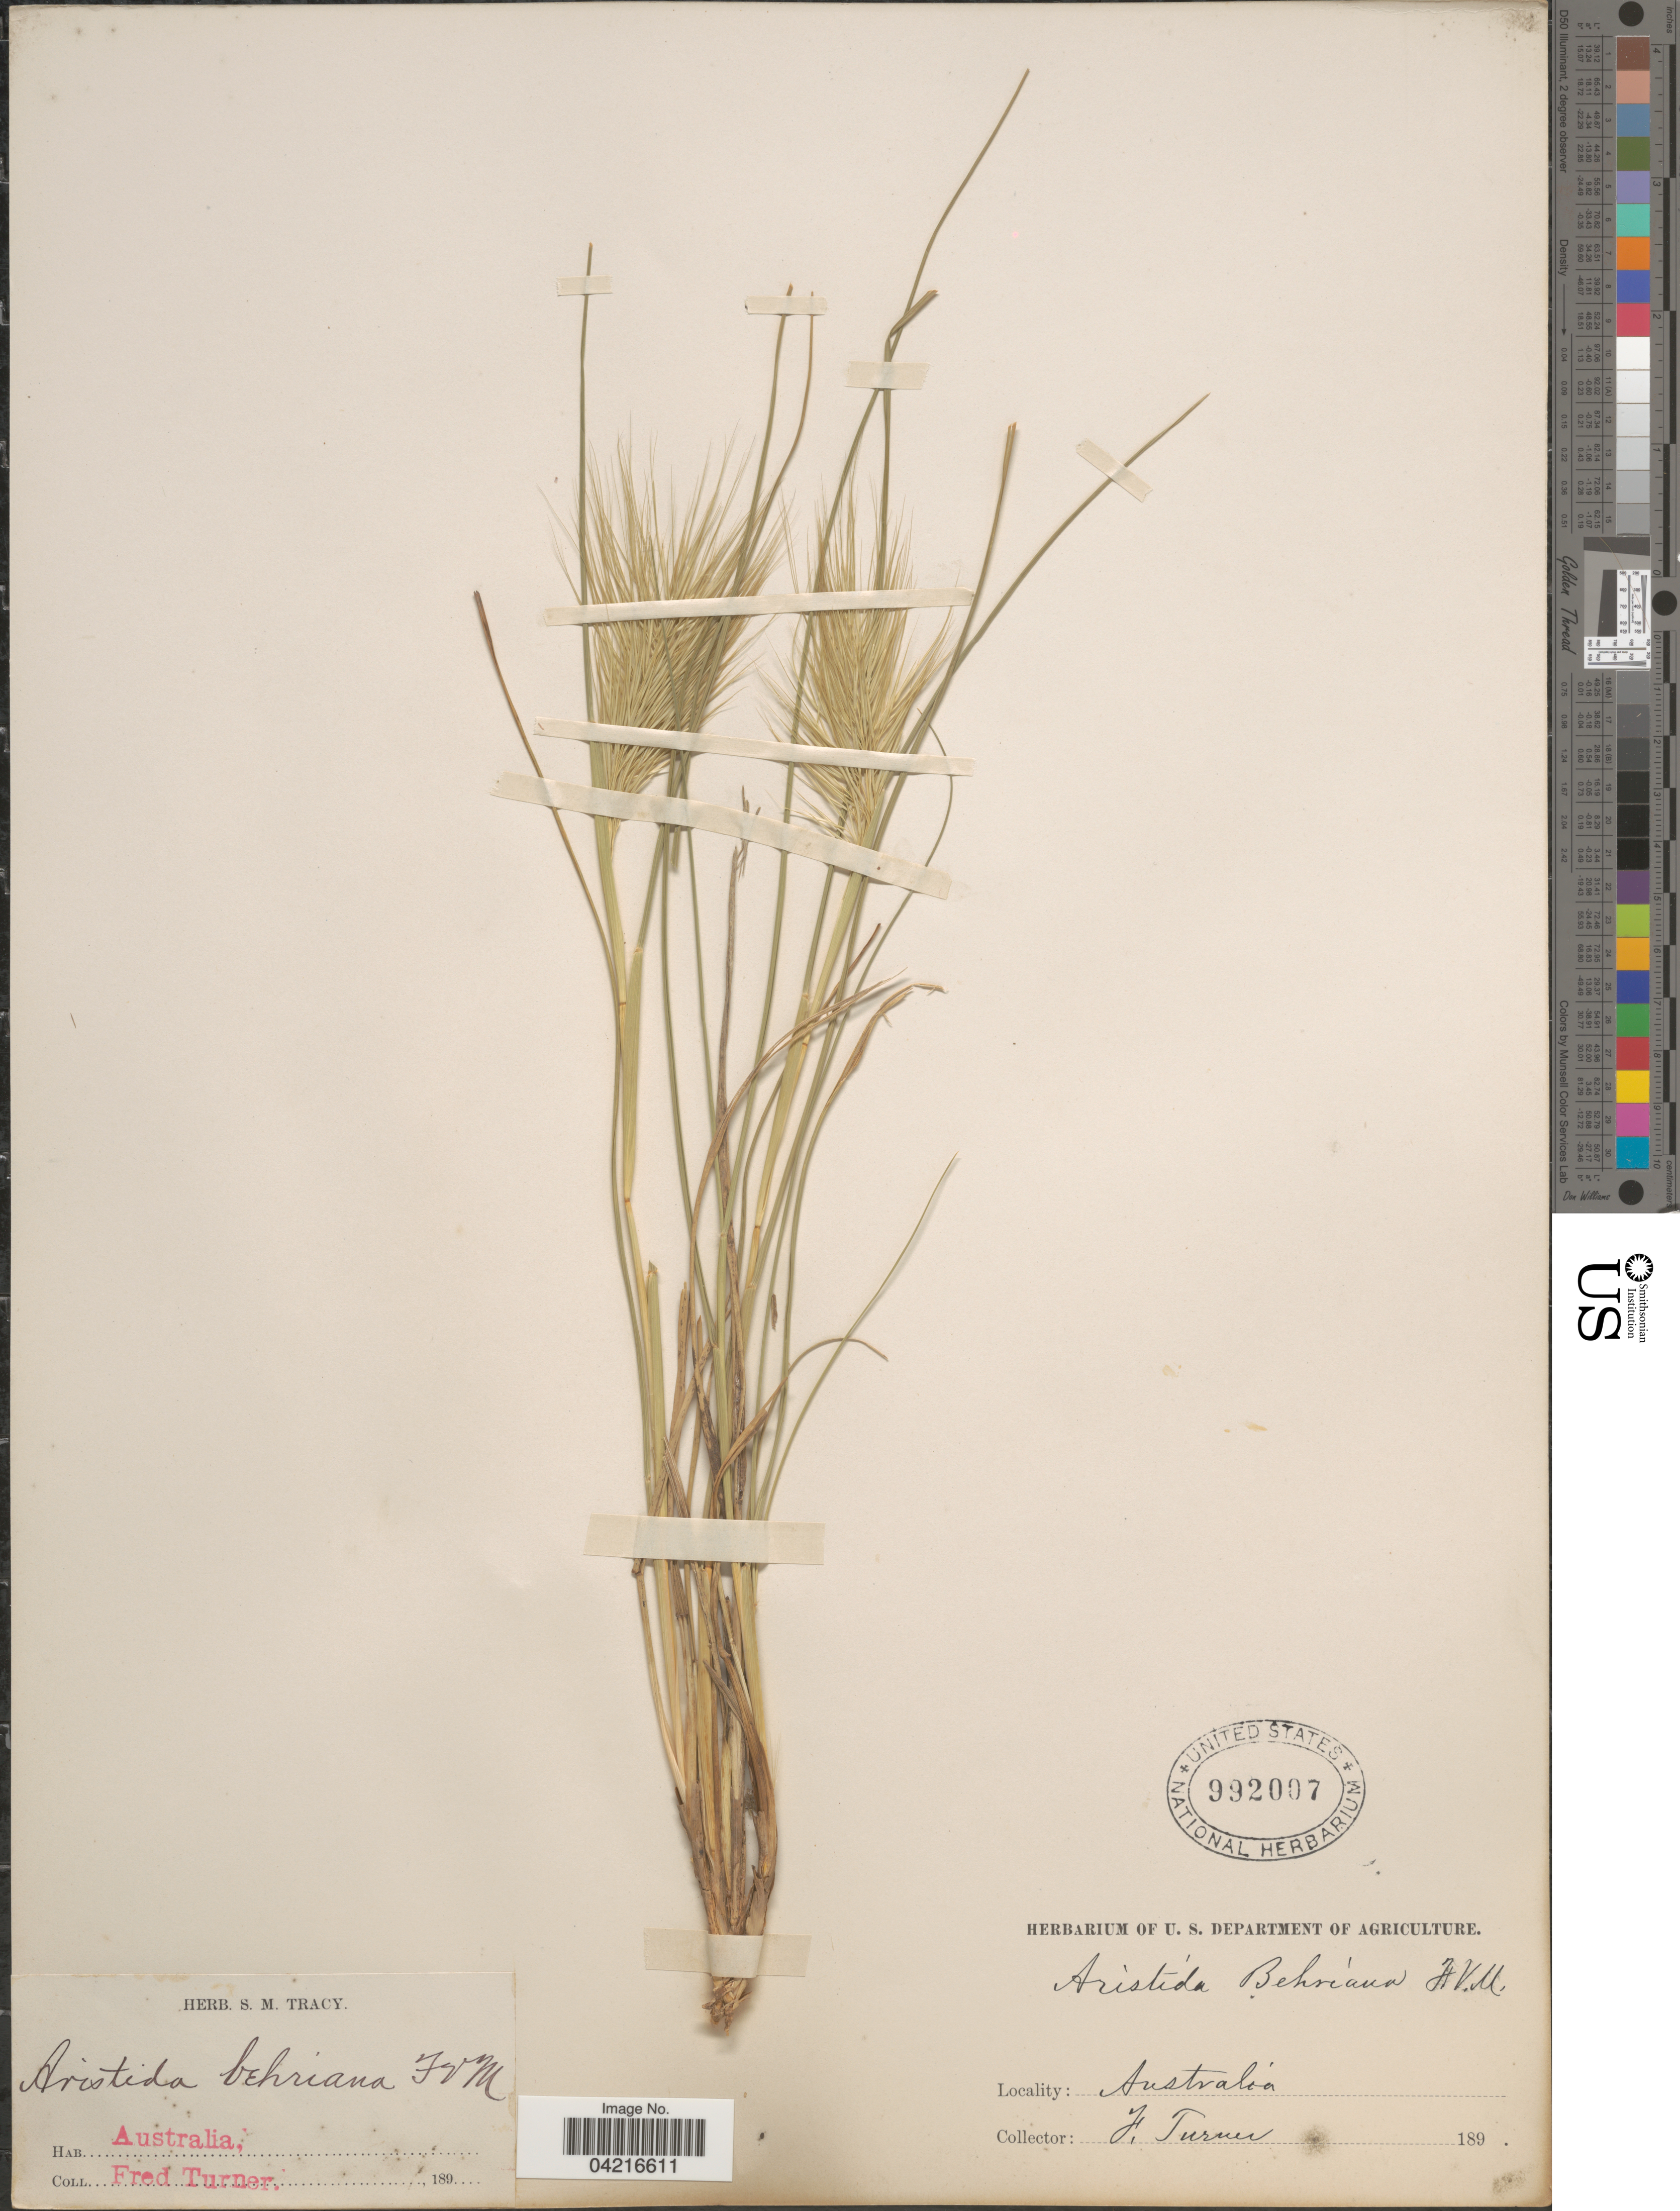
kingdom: Plantae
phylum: Tracheophyta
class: Liliopsida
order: Poales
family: Poaceae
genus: Aristida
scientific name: Aristida behriana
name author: F. Muell.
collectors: F. Turner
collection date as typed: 189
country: Australia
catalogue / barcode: US 992007